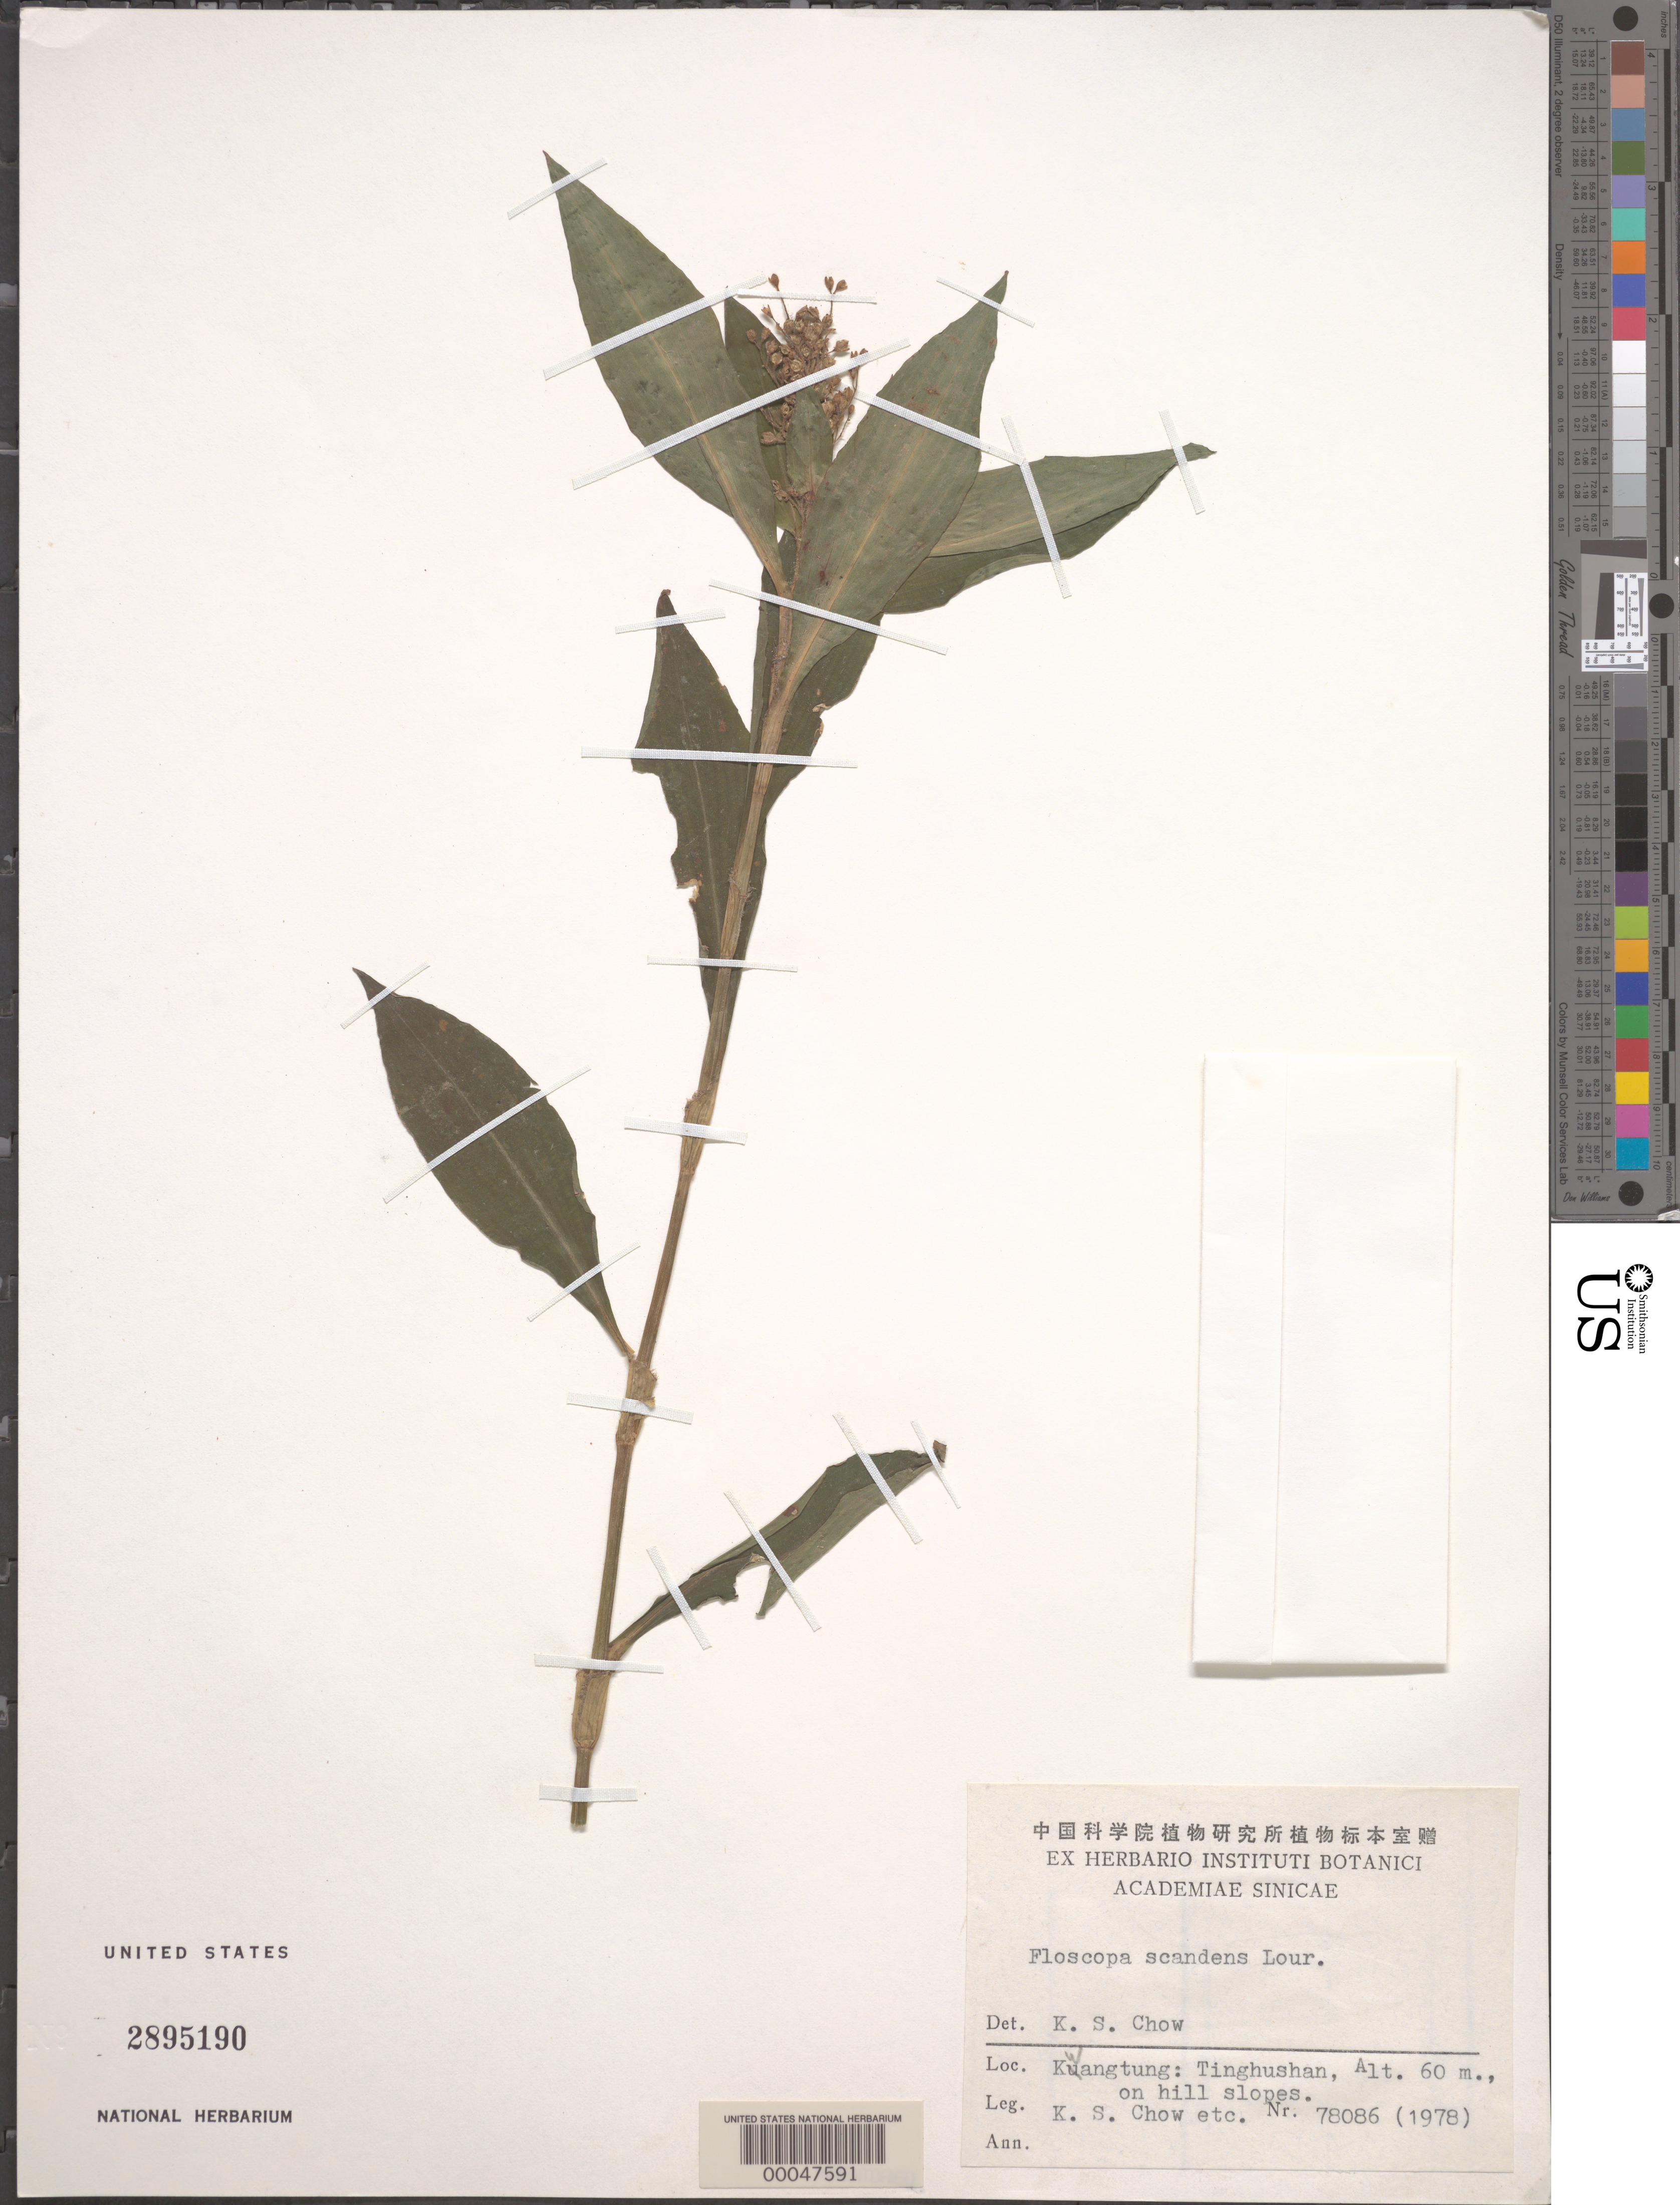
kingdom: Plantae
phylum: Tracheophyta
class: Liliopsida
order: Commelinales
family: Commelinaceae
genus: Floscopa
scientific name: Floscopa scandens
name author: Lour.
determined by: Chow, K. S.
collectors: K. S. Chow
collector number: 78086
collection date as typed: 1978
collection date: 1978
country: China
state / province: Guangdong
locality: Tinghushan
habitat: Hill slopes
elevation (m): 60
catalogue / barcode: US 2895190